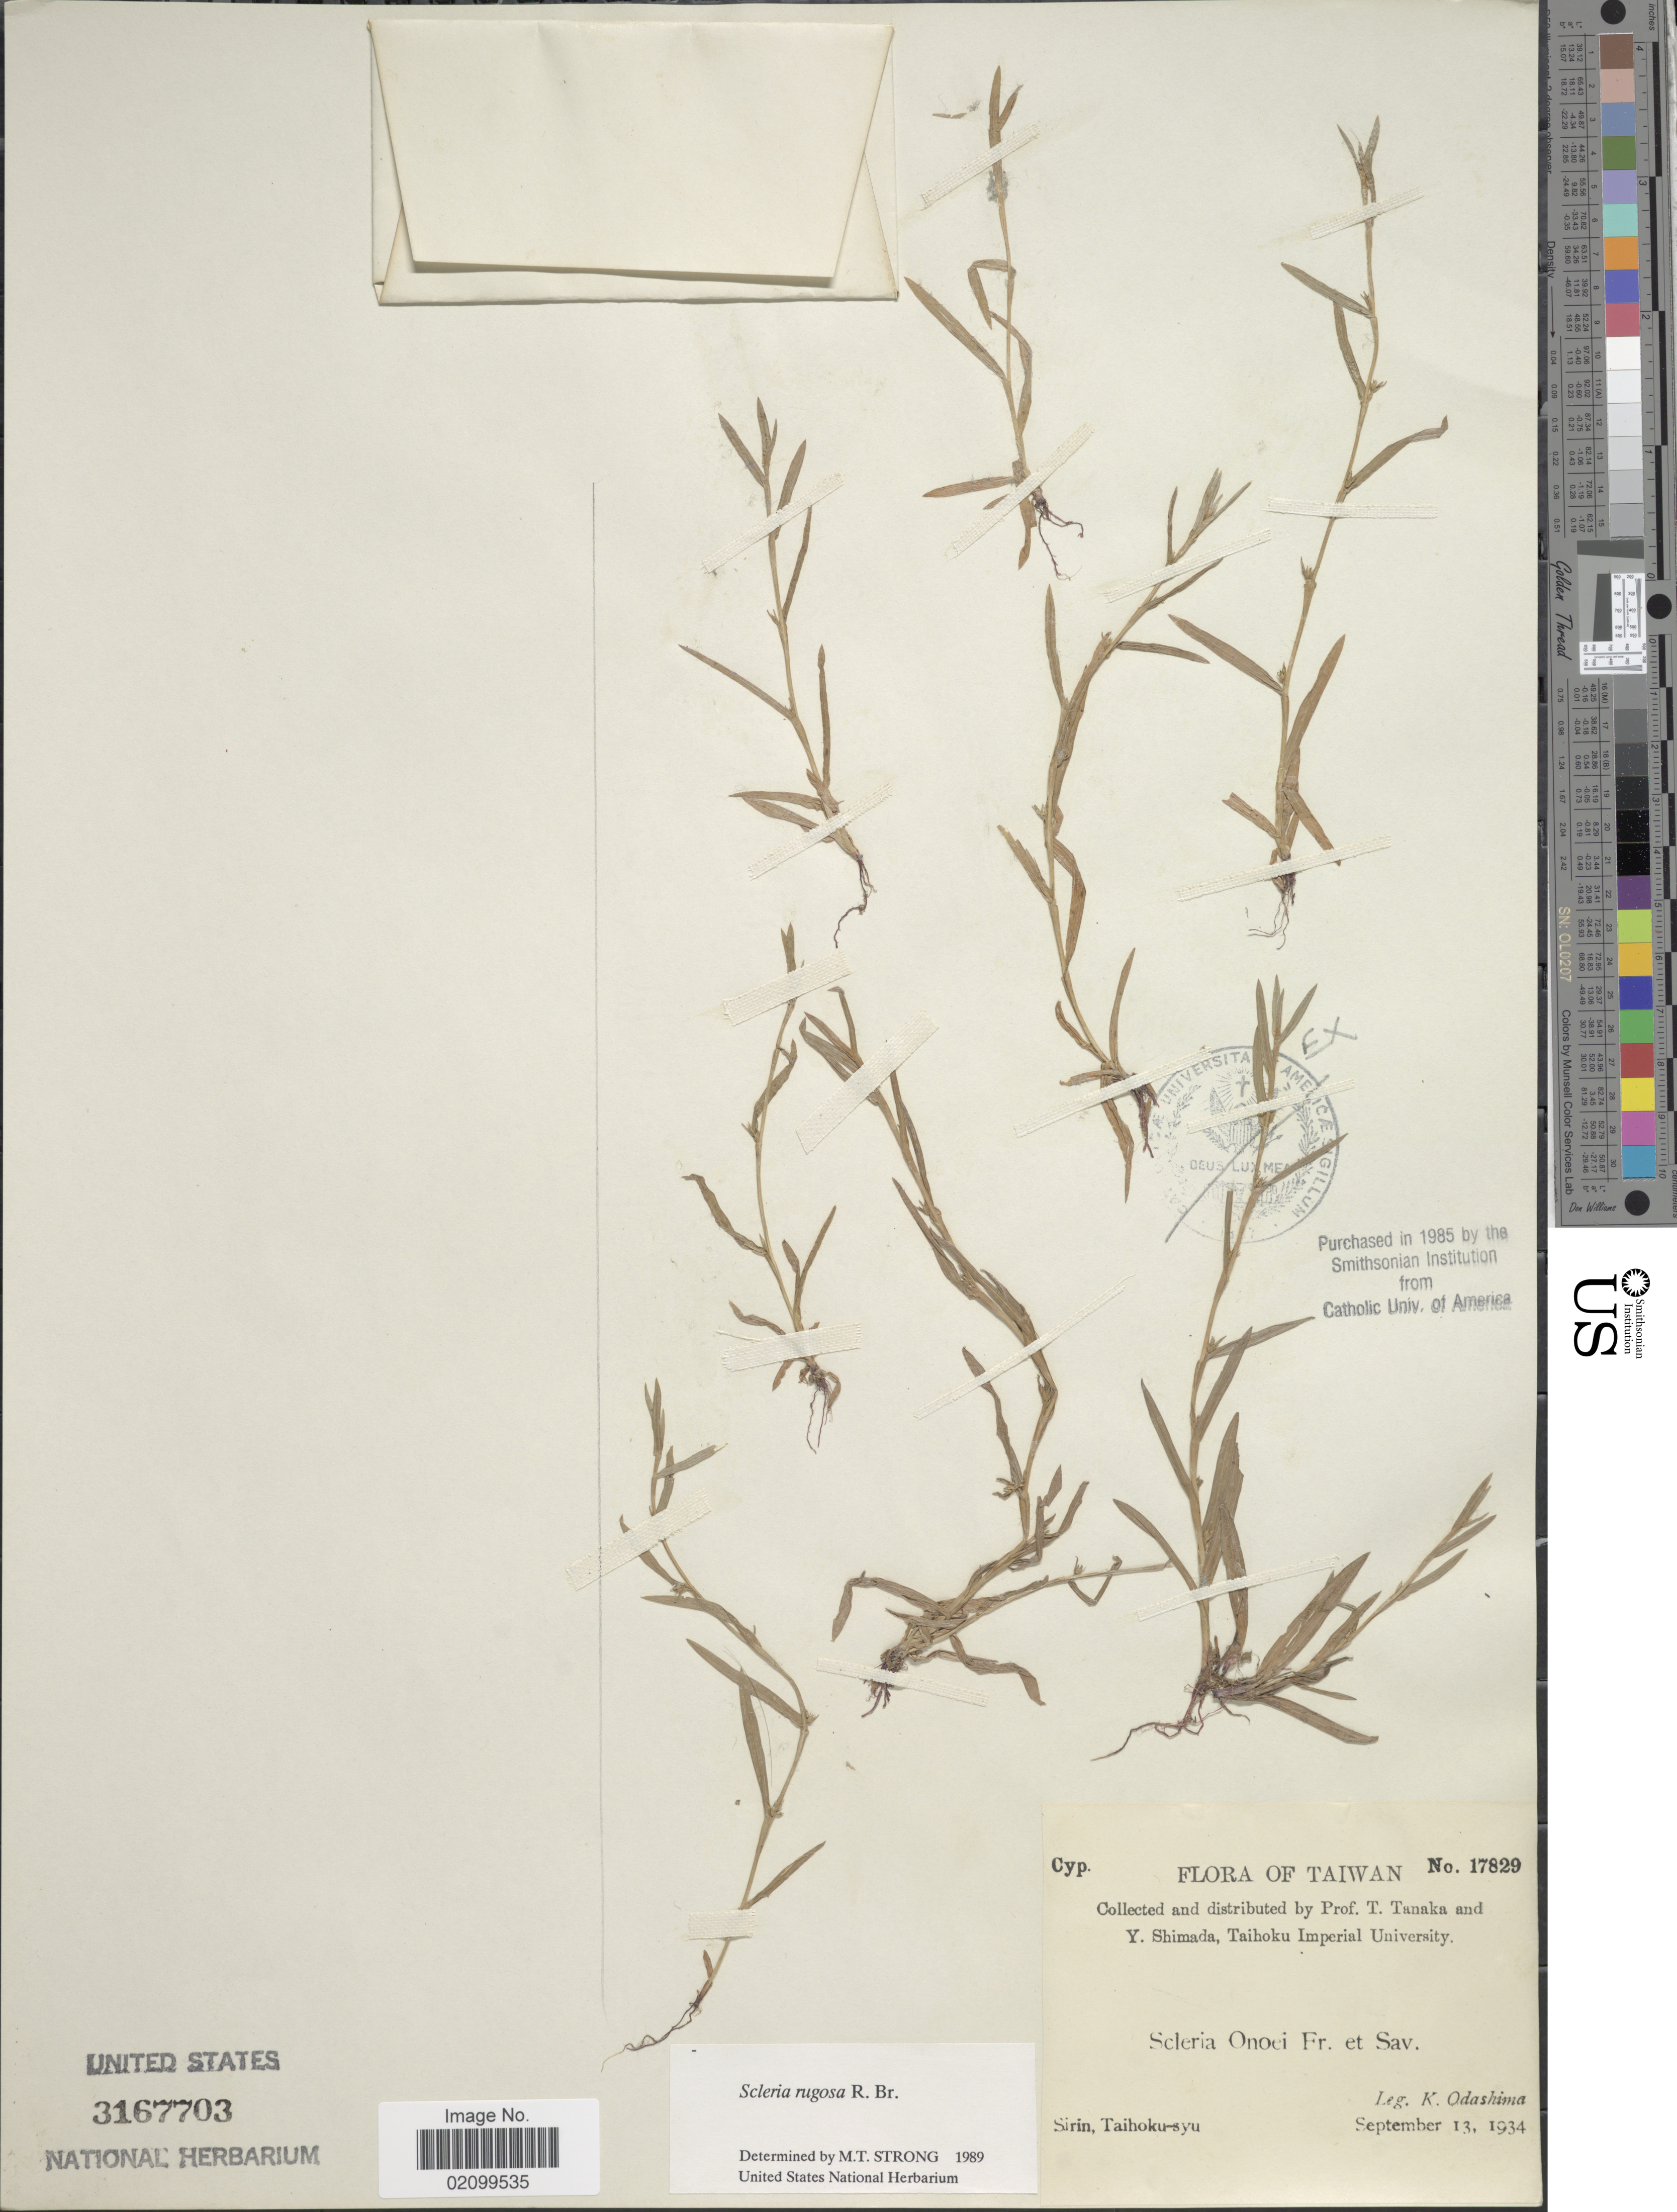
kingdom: Plantae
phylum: Tracheophyta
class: Liliopsida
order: Poales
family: Cyperaceae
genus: Scleria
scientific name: Scleria rugosa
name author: R. Br.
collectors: K. Odashima, T. Tanaka & Y. Shimada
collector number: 17829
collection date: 1934-09-13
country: Taiwan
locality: Sirin, Taihoku-syu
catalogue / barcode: US 3167703